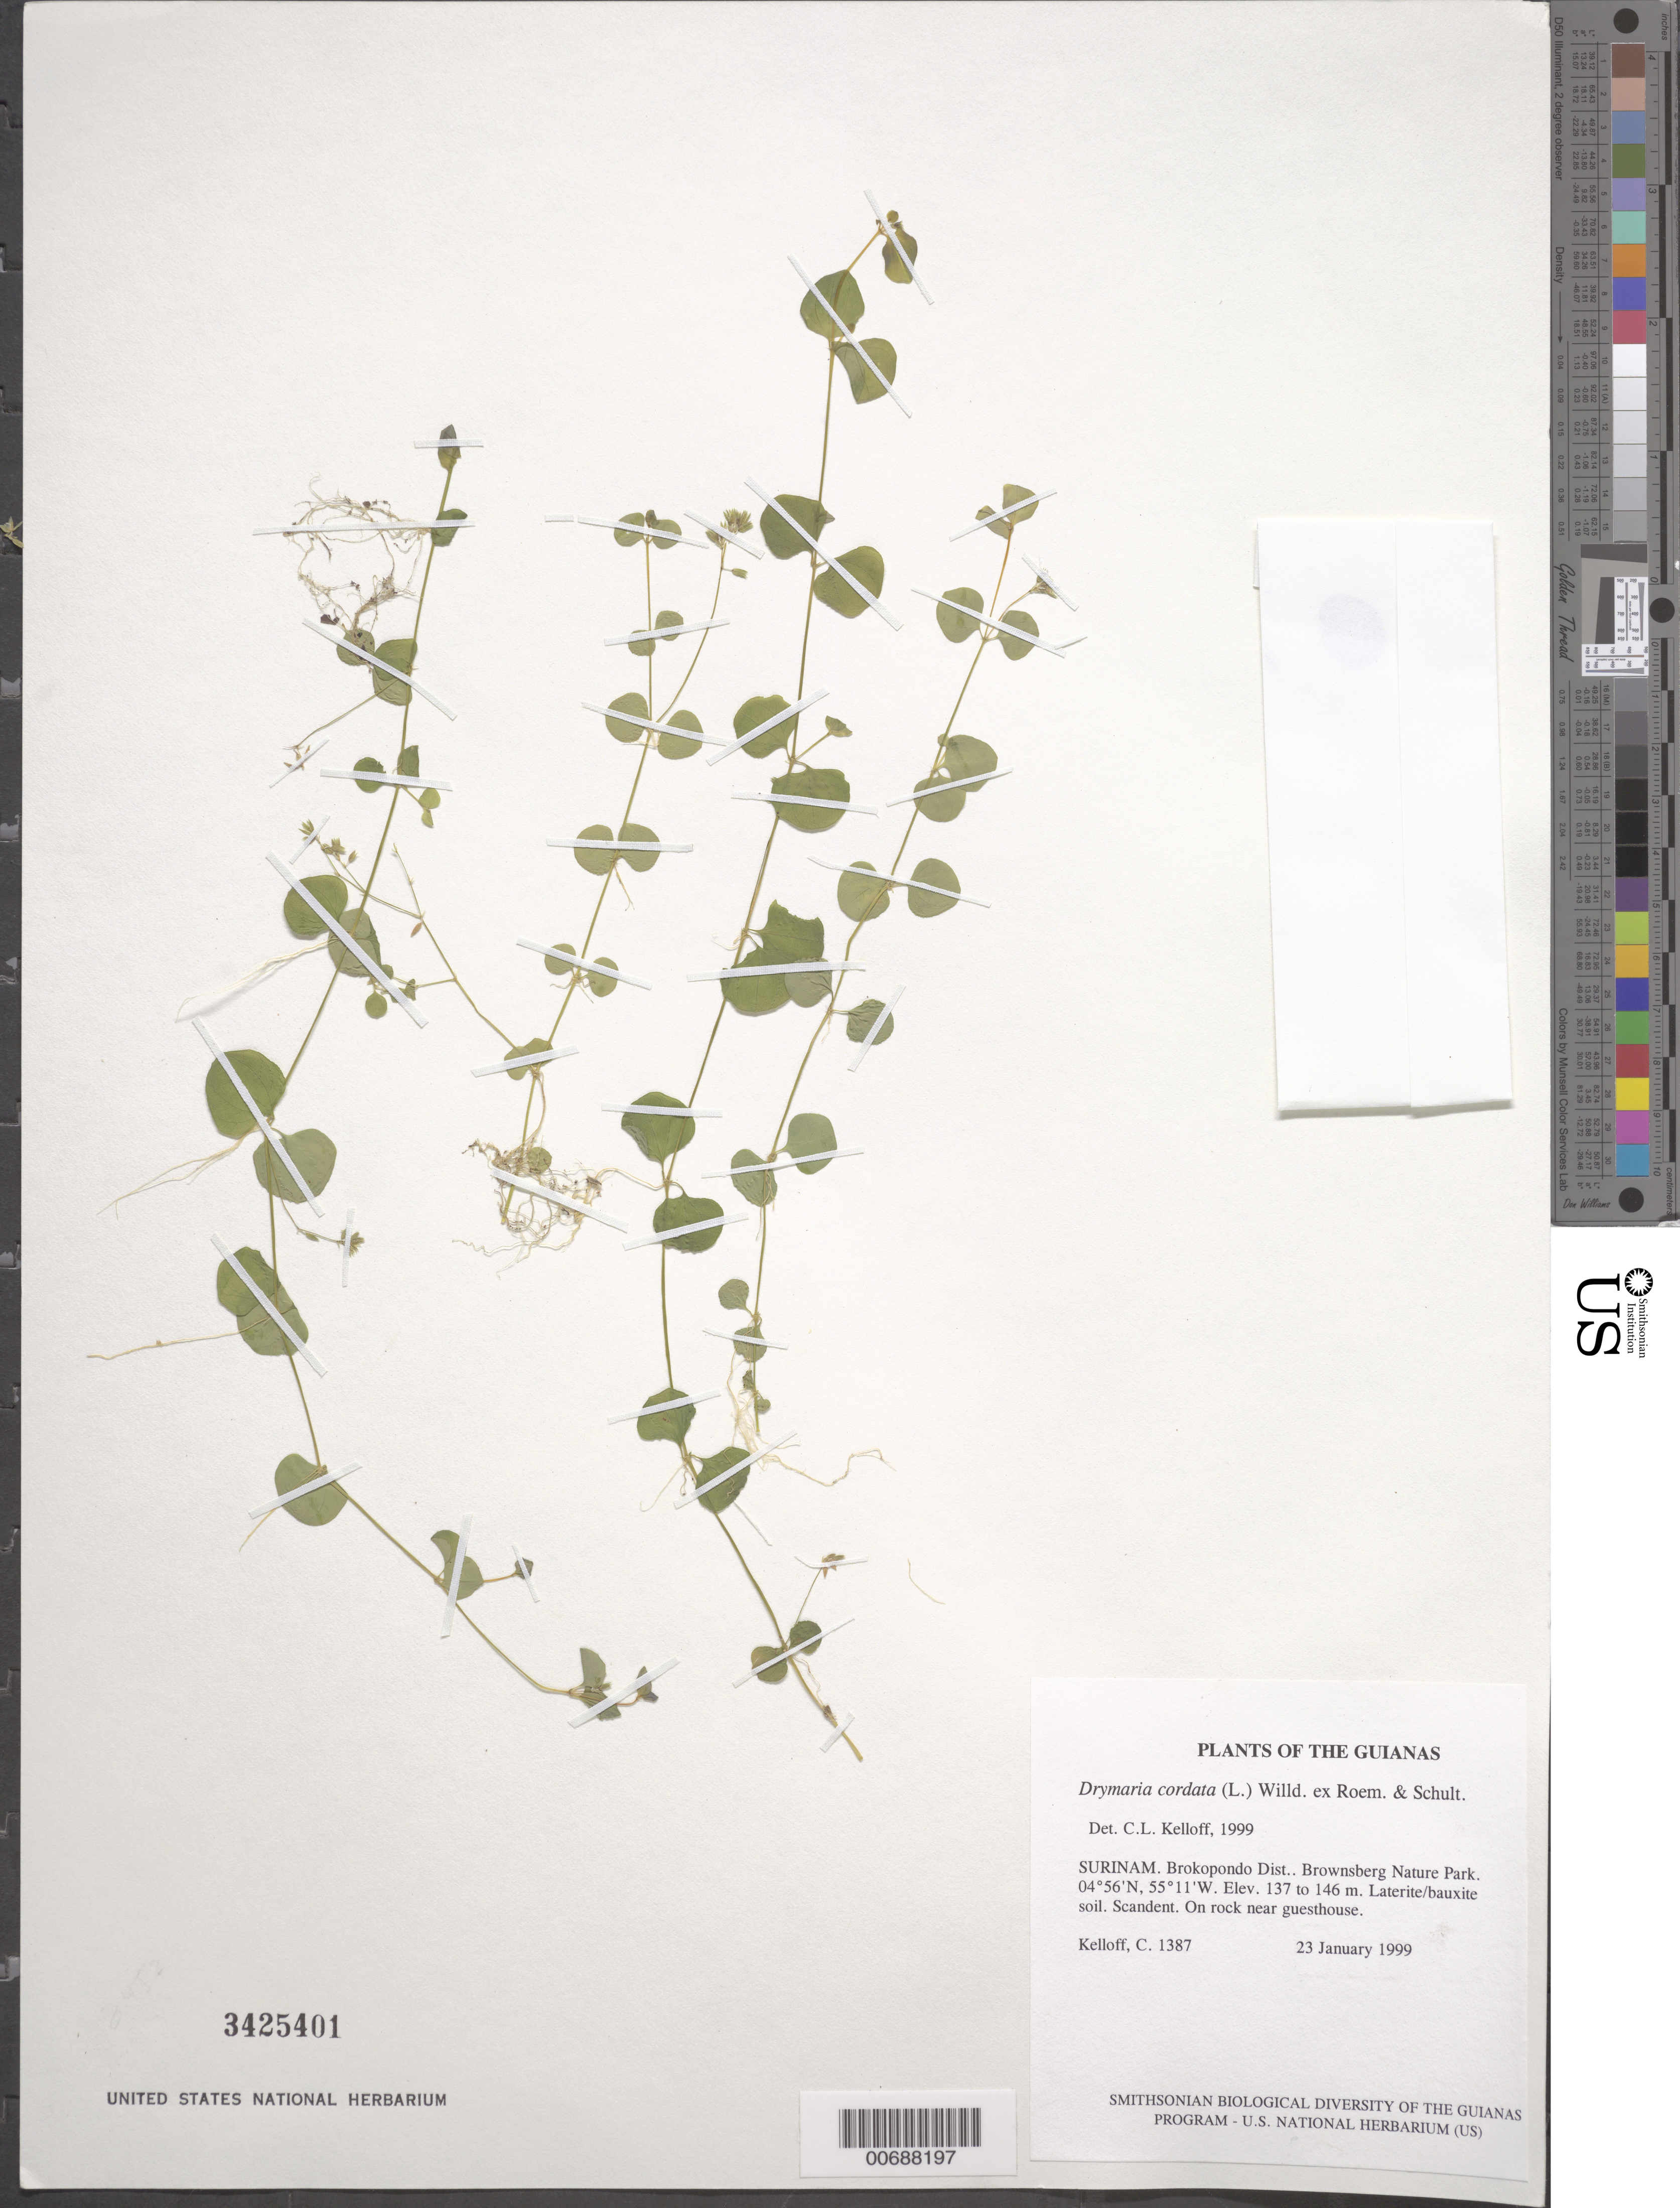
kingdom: Plantae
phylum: Tracheophyta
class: Magnoliopsida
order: Caryophyllales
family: Caryophyllaceae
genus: Drymaria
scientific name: Drymaria cordata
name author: (L.) Willd. ex Schult.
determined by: Kelloff, Carol L., (US), Smithsonian Institution - National Museum of Natural History (UNITED STATES)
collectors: C. L. Kelloff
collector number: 1387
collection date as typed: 23 January 1999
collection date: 1999-01-23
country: Suriname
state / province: Brokopondo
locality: Brownsberg Nature Park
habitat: Laterite/bauxite soil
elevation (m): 137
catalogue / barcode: US 3425401